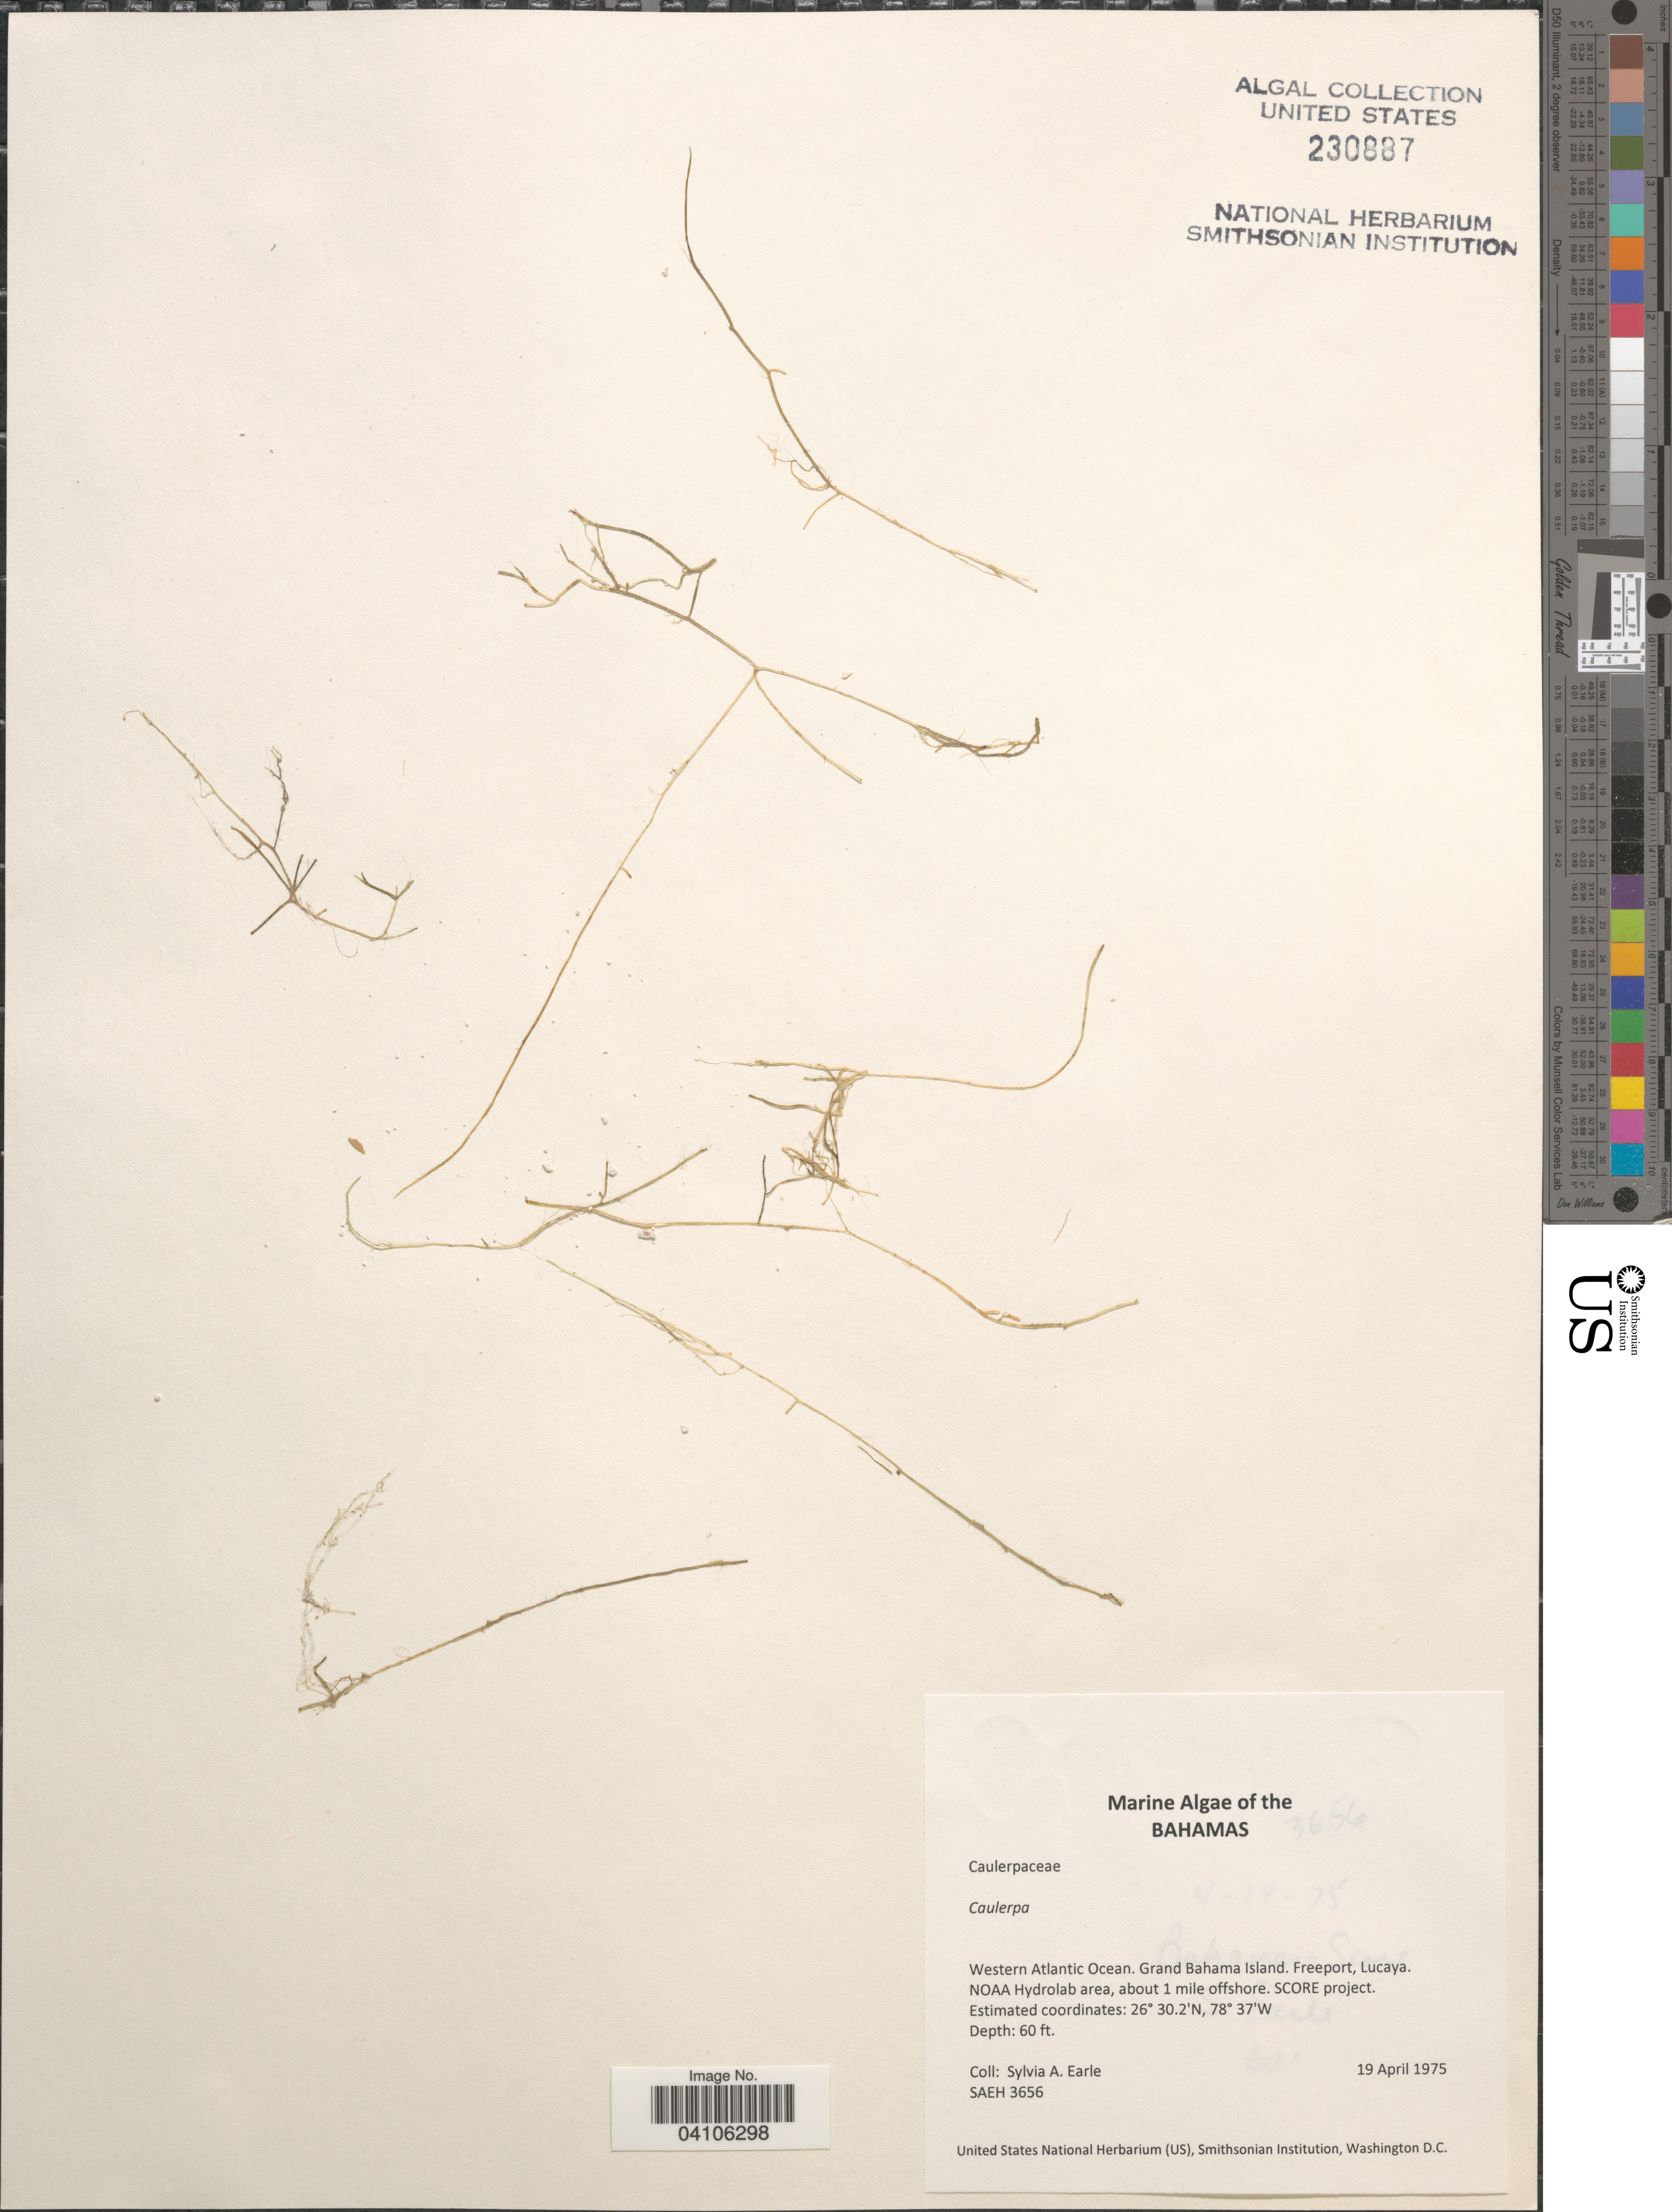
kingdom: Plantae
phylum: Chlorophyta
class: Ulvophyceae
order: Bryopsidales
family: Caulerpaceae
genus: Caulerpa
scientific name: Caulerpa sp.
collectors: S. A. Earle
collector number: SAEH3656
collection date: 1975-04-19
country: Bahamas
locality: Western Atlantic Ocean. Grand Bahama Island. Freeport, Lucaya. NOAA Hydrolab area, about 1 mile offshore. SCORE project.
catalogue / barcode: US 230887